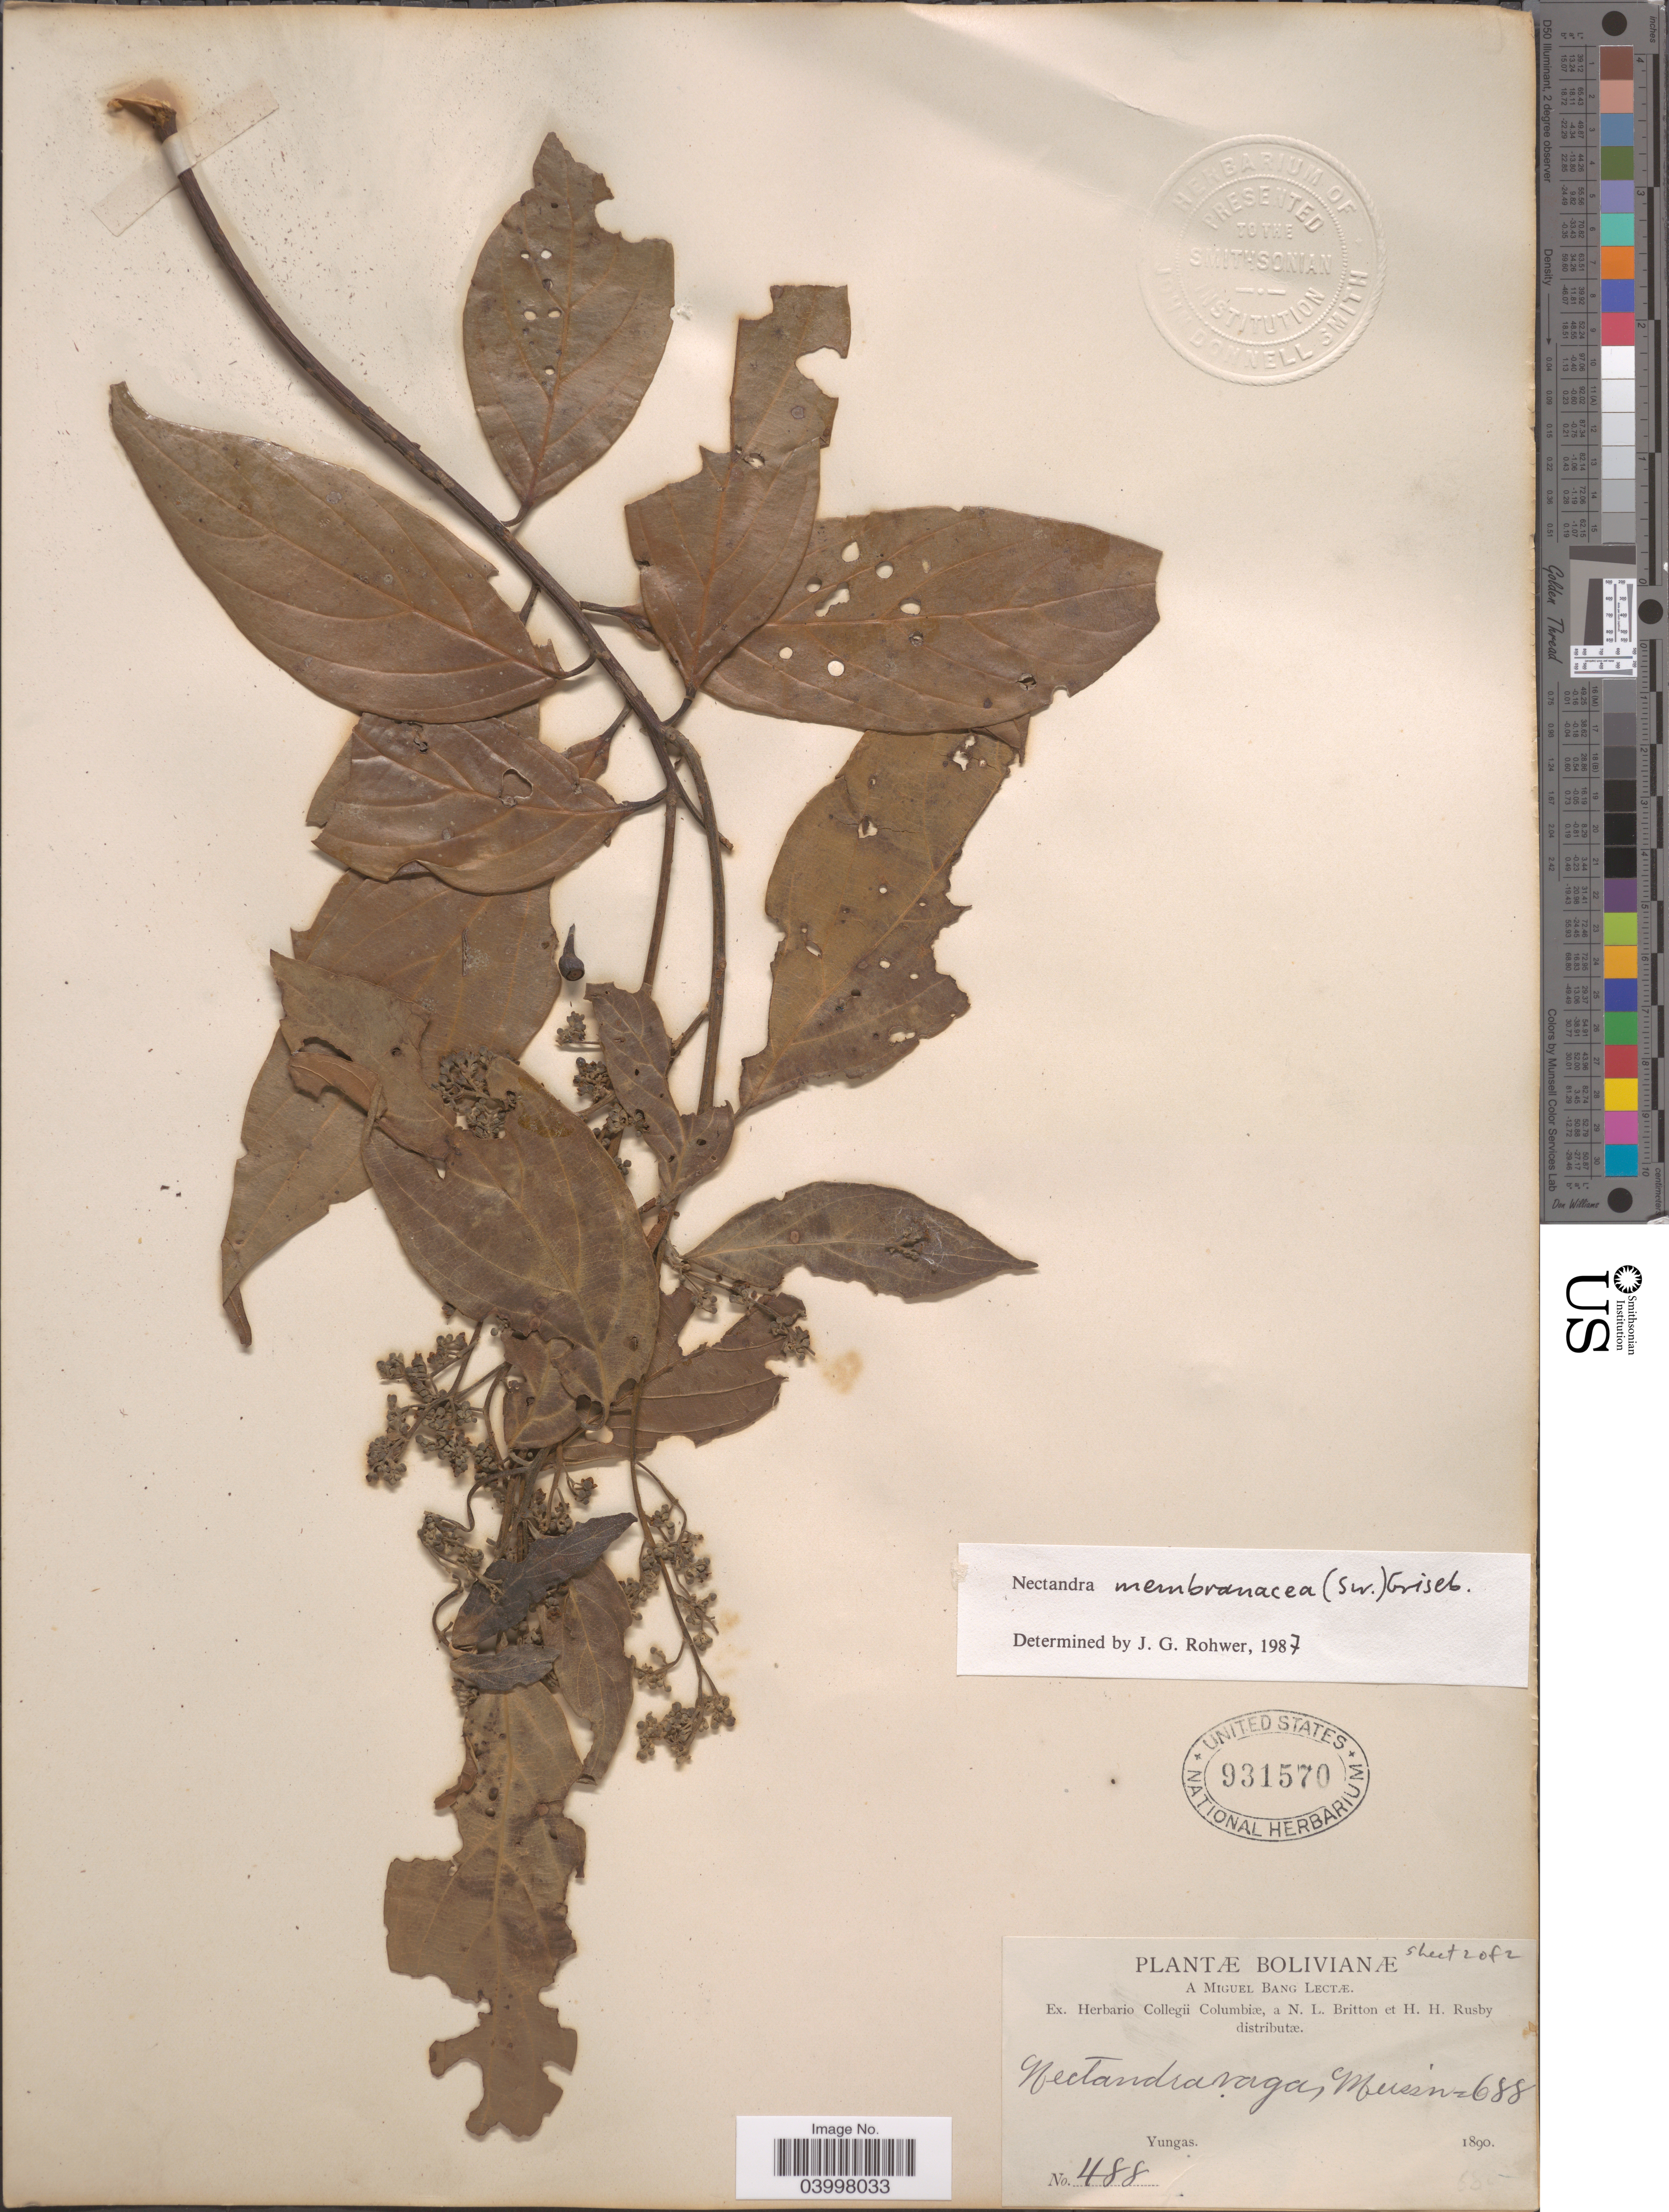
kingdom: Plantae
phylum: Tracheophyta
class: Magnoliopsida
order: Laurales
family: Lauraceae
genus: Nectandra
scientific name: Nectandra membranacea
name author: (Sw.) Griseb.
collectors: M. Bang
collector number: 488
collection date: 1890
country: Bolivia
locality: Yungas.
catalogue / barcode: US 931570